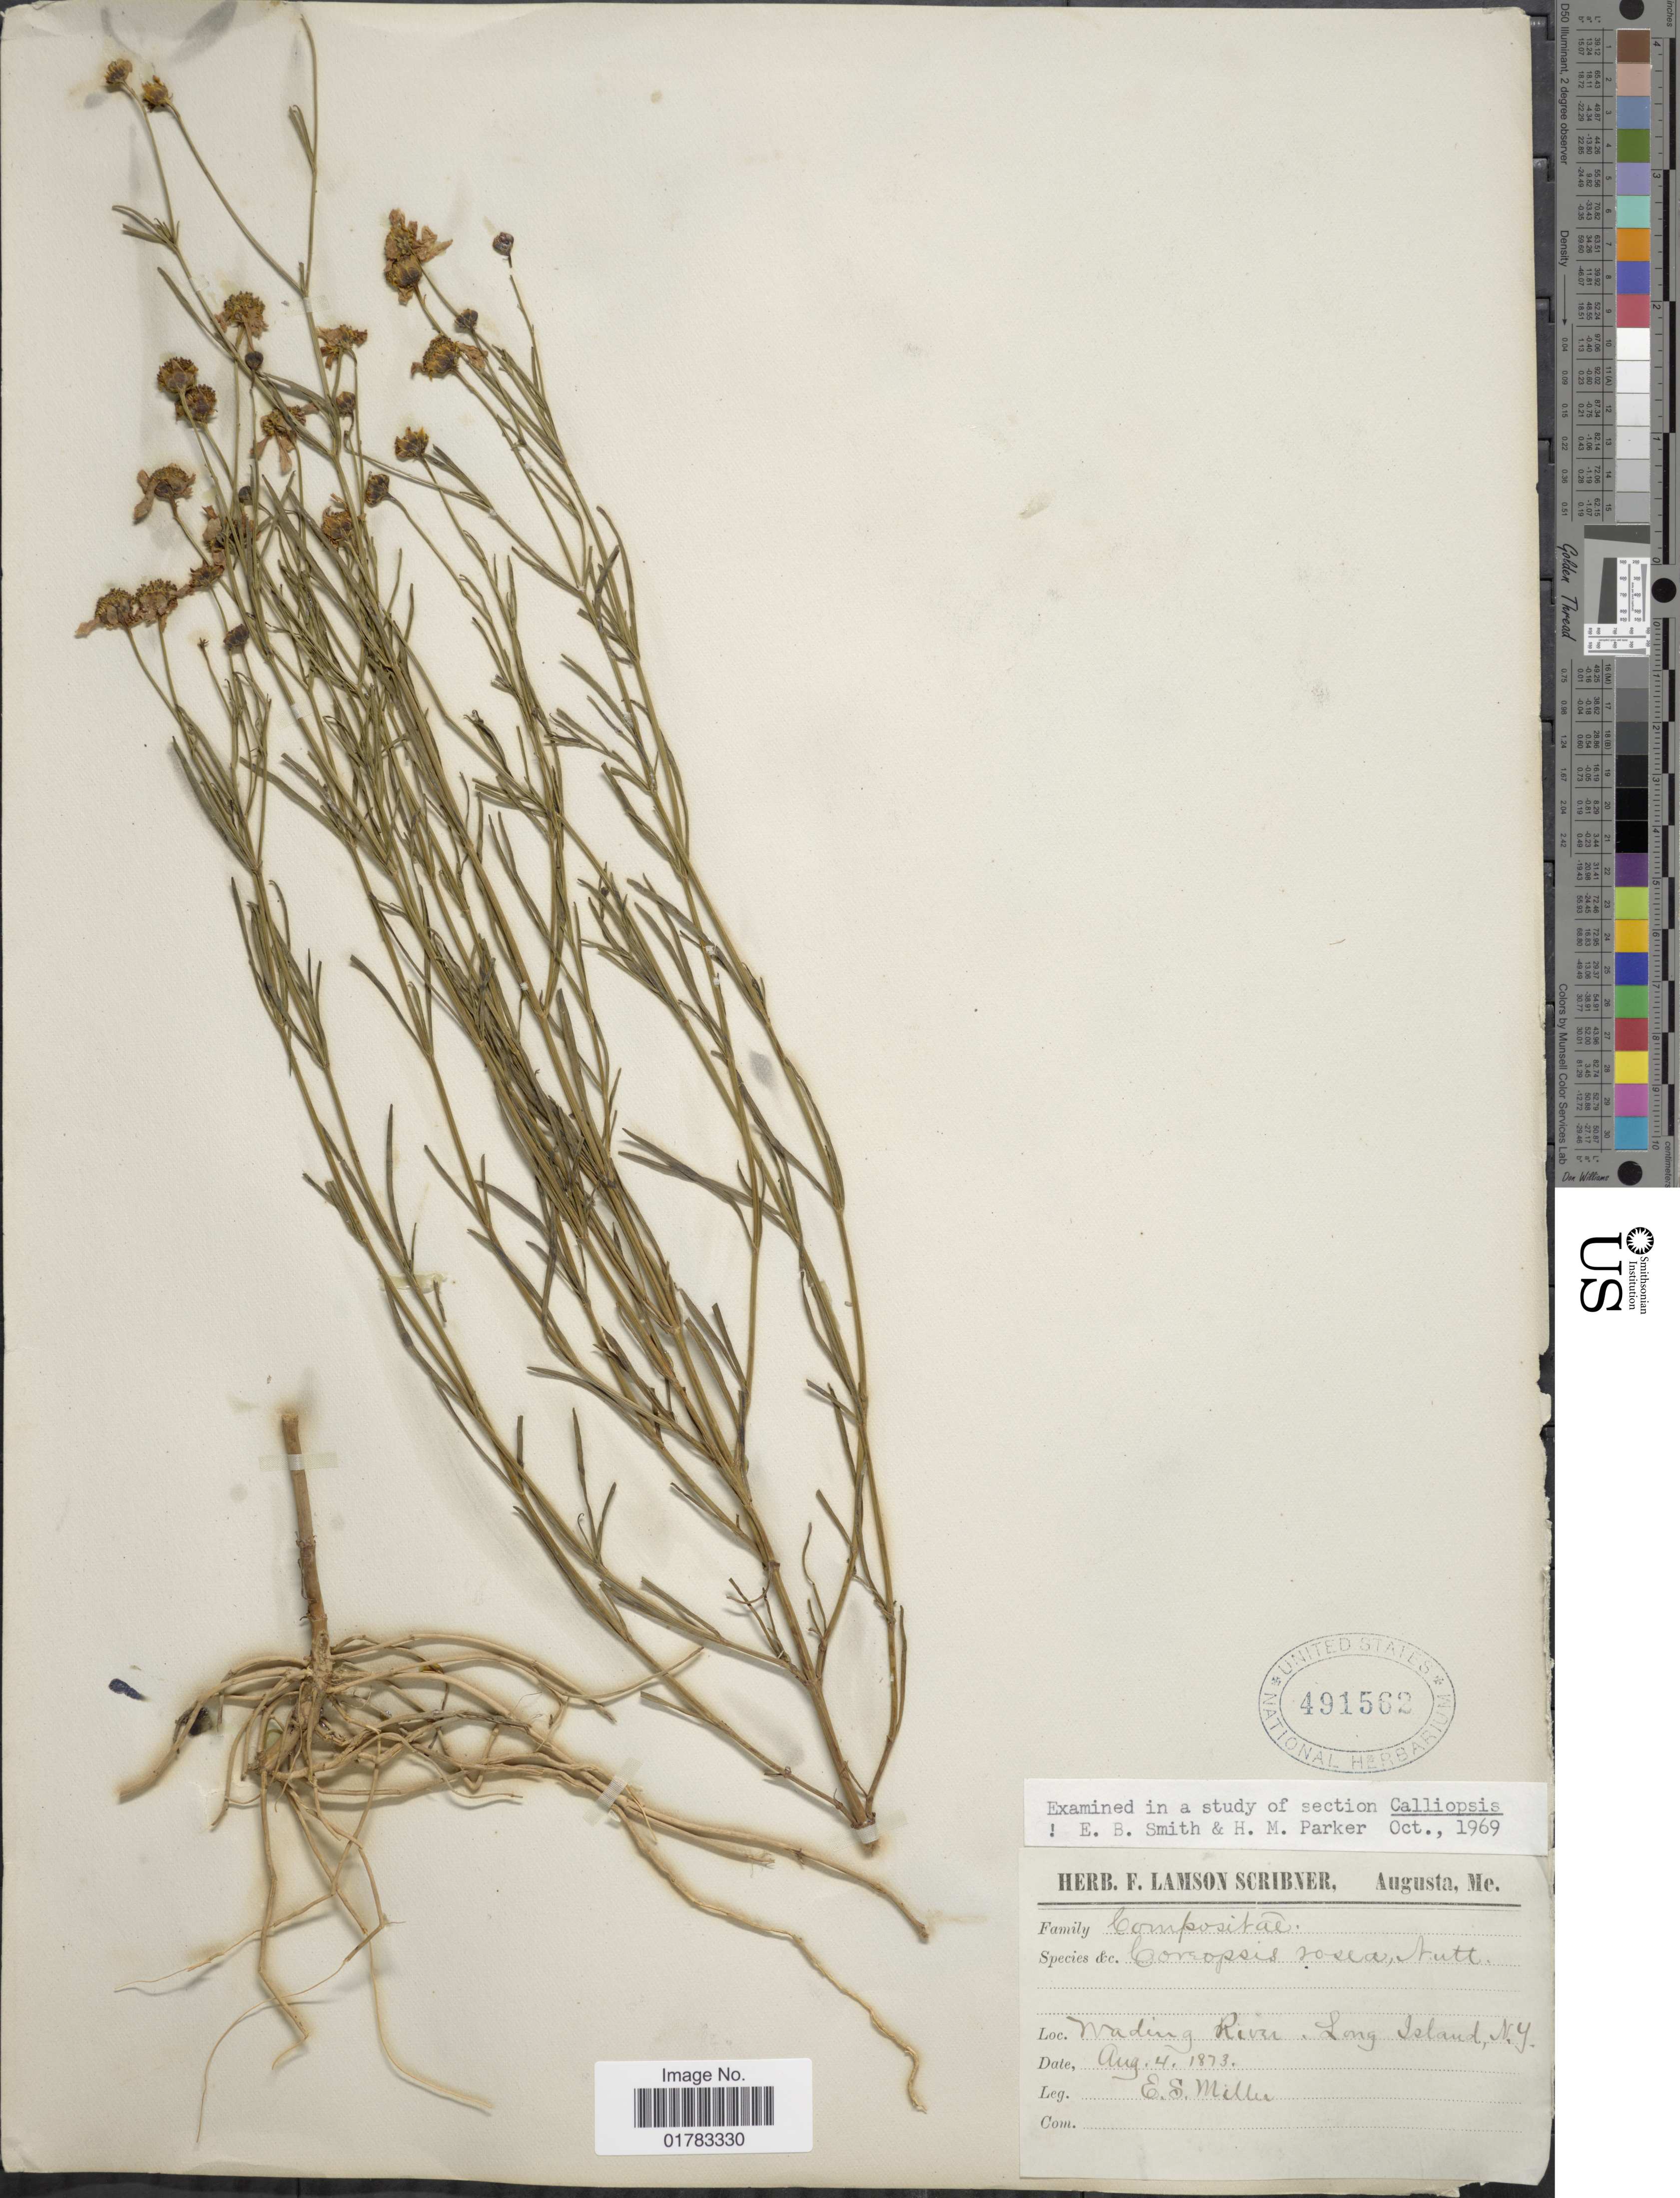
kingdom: Plantae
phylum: Tracheophyta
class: Magnoliopsida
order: Asterales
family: Asteraceae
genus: Coreopsis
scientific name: Coreopsis rosea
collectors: E. S. Miller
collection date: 1873-08-04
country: United States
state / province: New York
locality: Wading River, Long Island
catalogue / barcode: US 491562